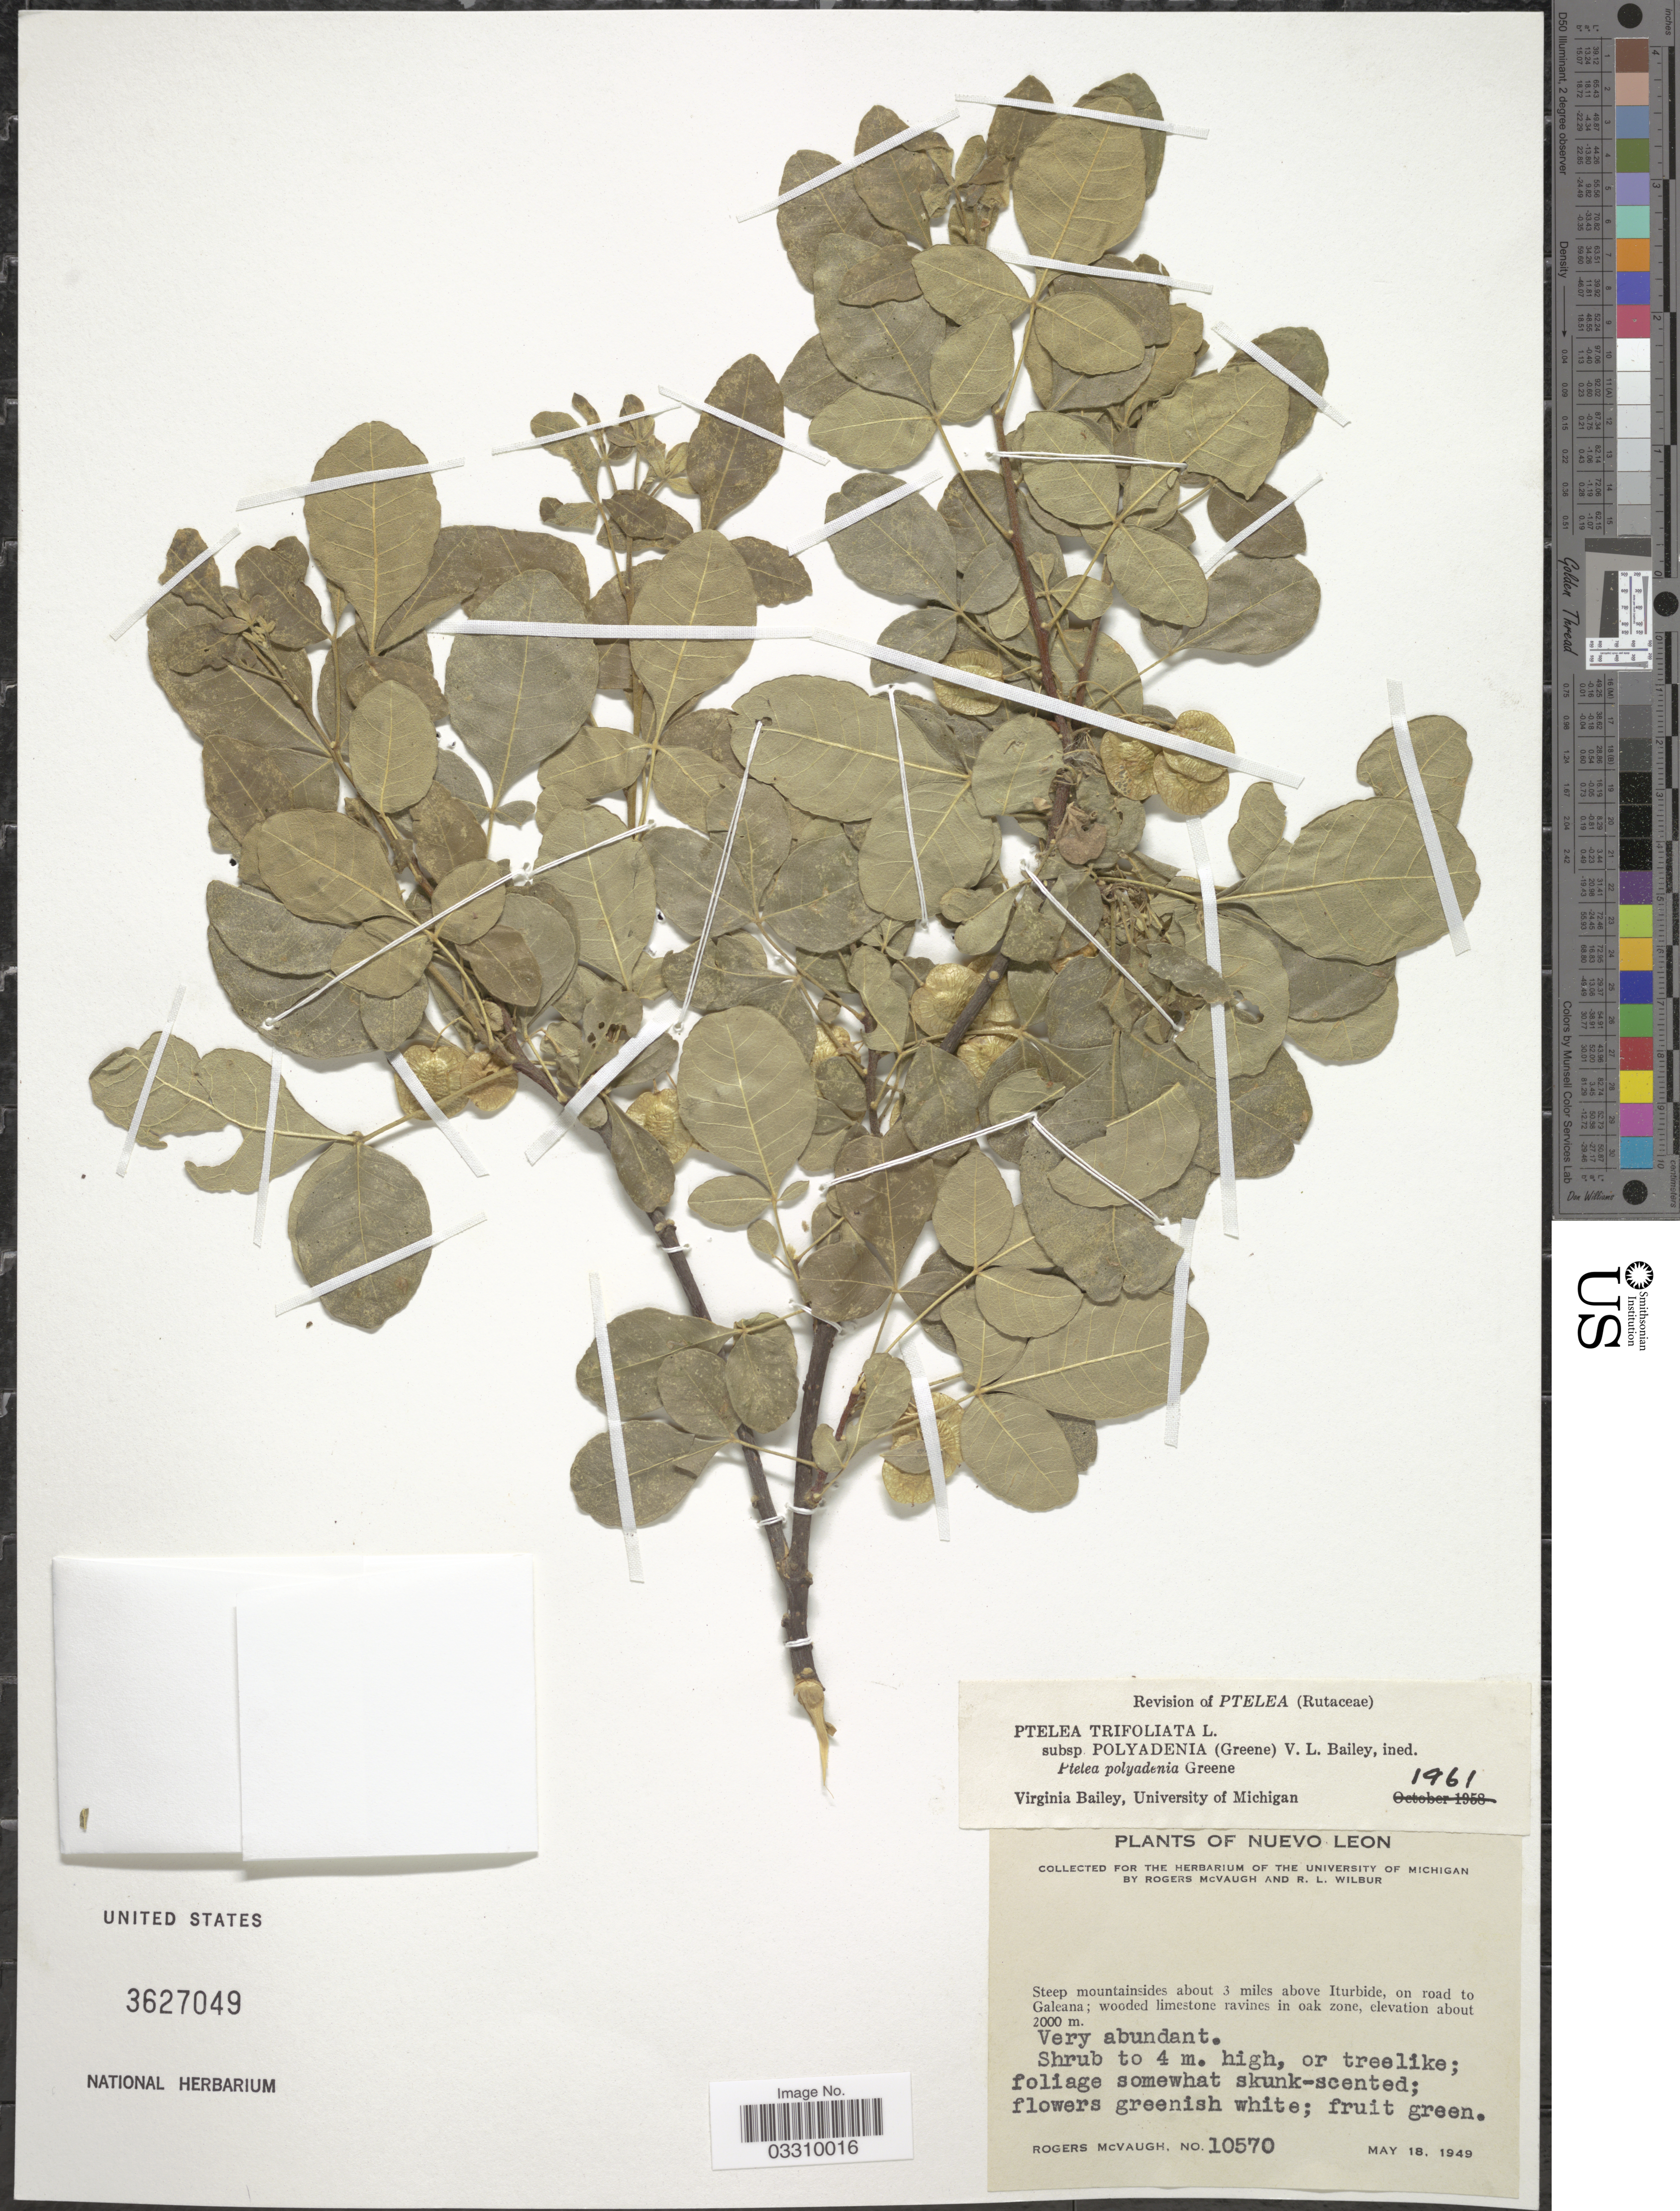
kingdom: Plantae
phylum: Tracheophyta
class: Magnoliopsida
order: Sapindales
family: Rutaceae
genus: Ptelea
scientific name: Ptelea trifoliata subsp. polyadenia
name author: (Greene) V. L. Bailey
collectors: R. McVaugh & R. L. Wilbur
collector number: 10570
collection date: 1949-05-18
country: Mexico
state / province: Nuevo León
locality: Steep mountainsides about 3 miles above Iturbide, on road to Galeana.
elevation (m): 2000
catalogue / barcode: US 3627049